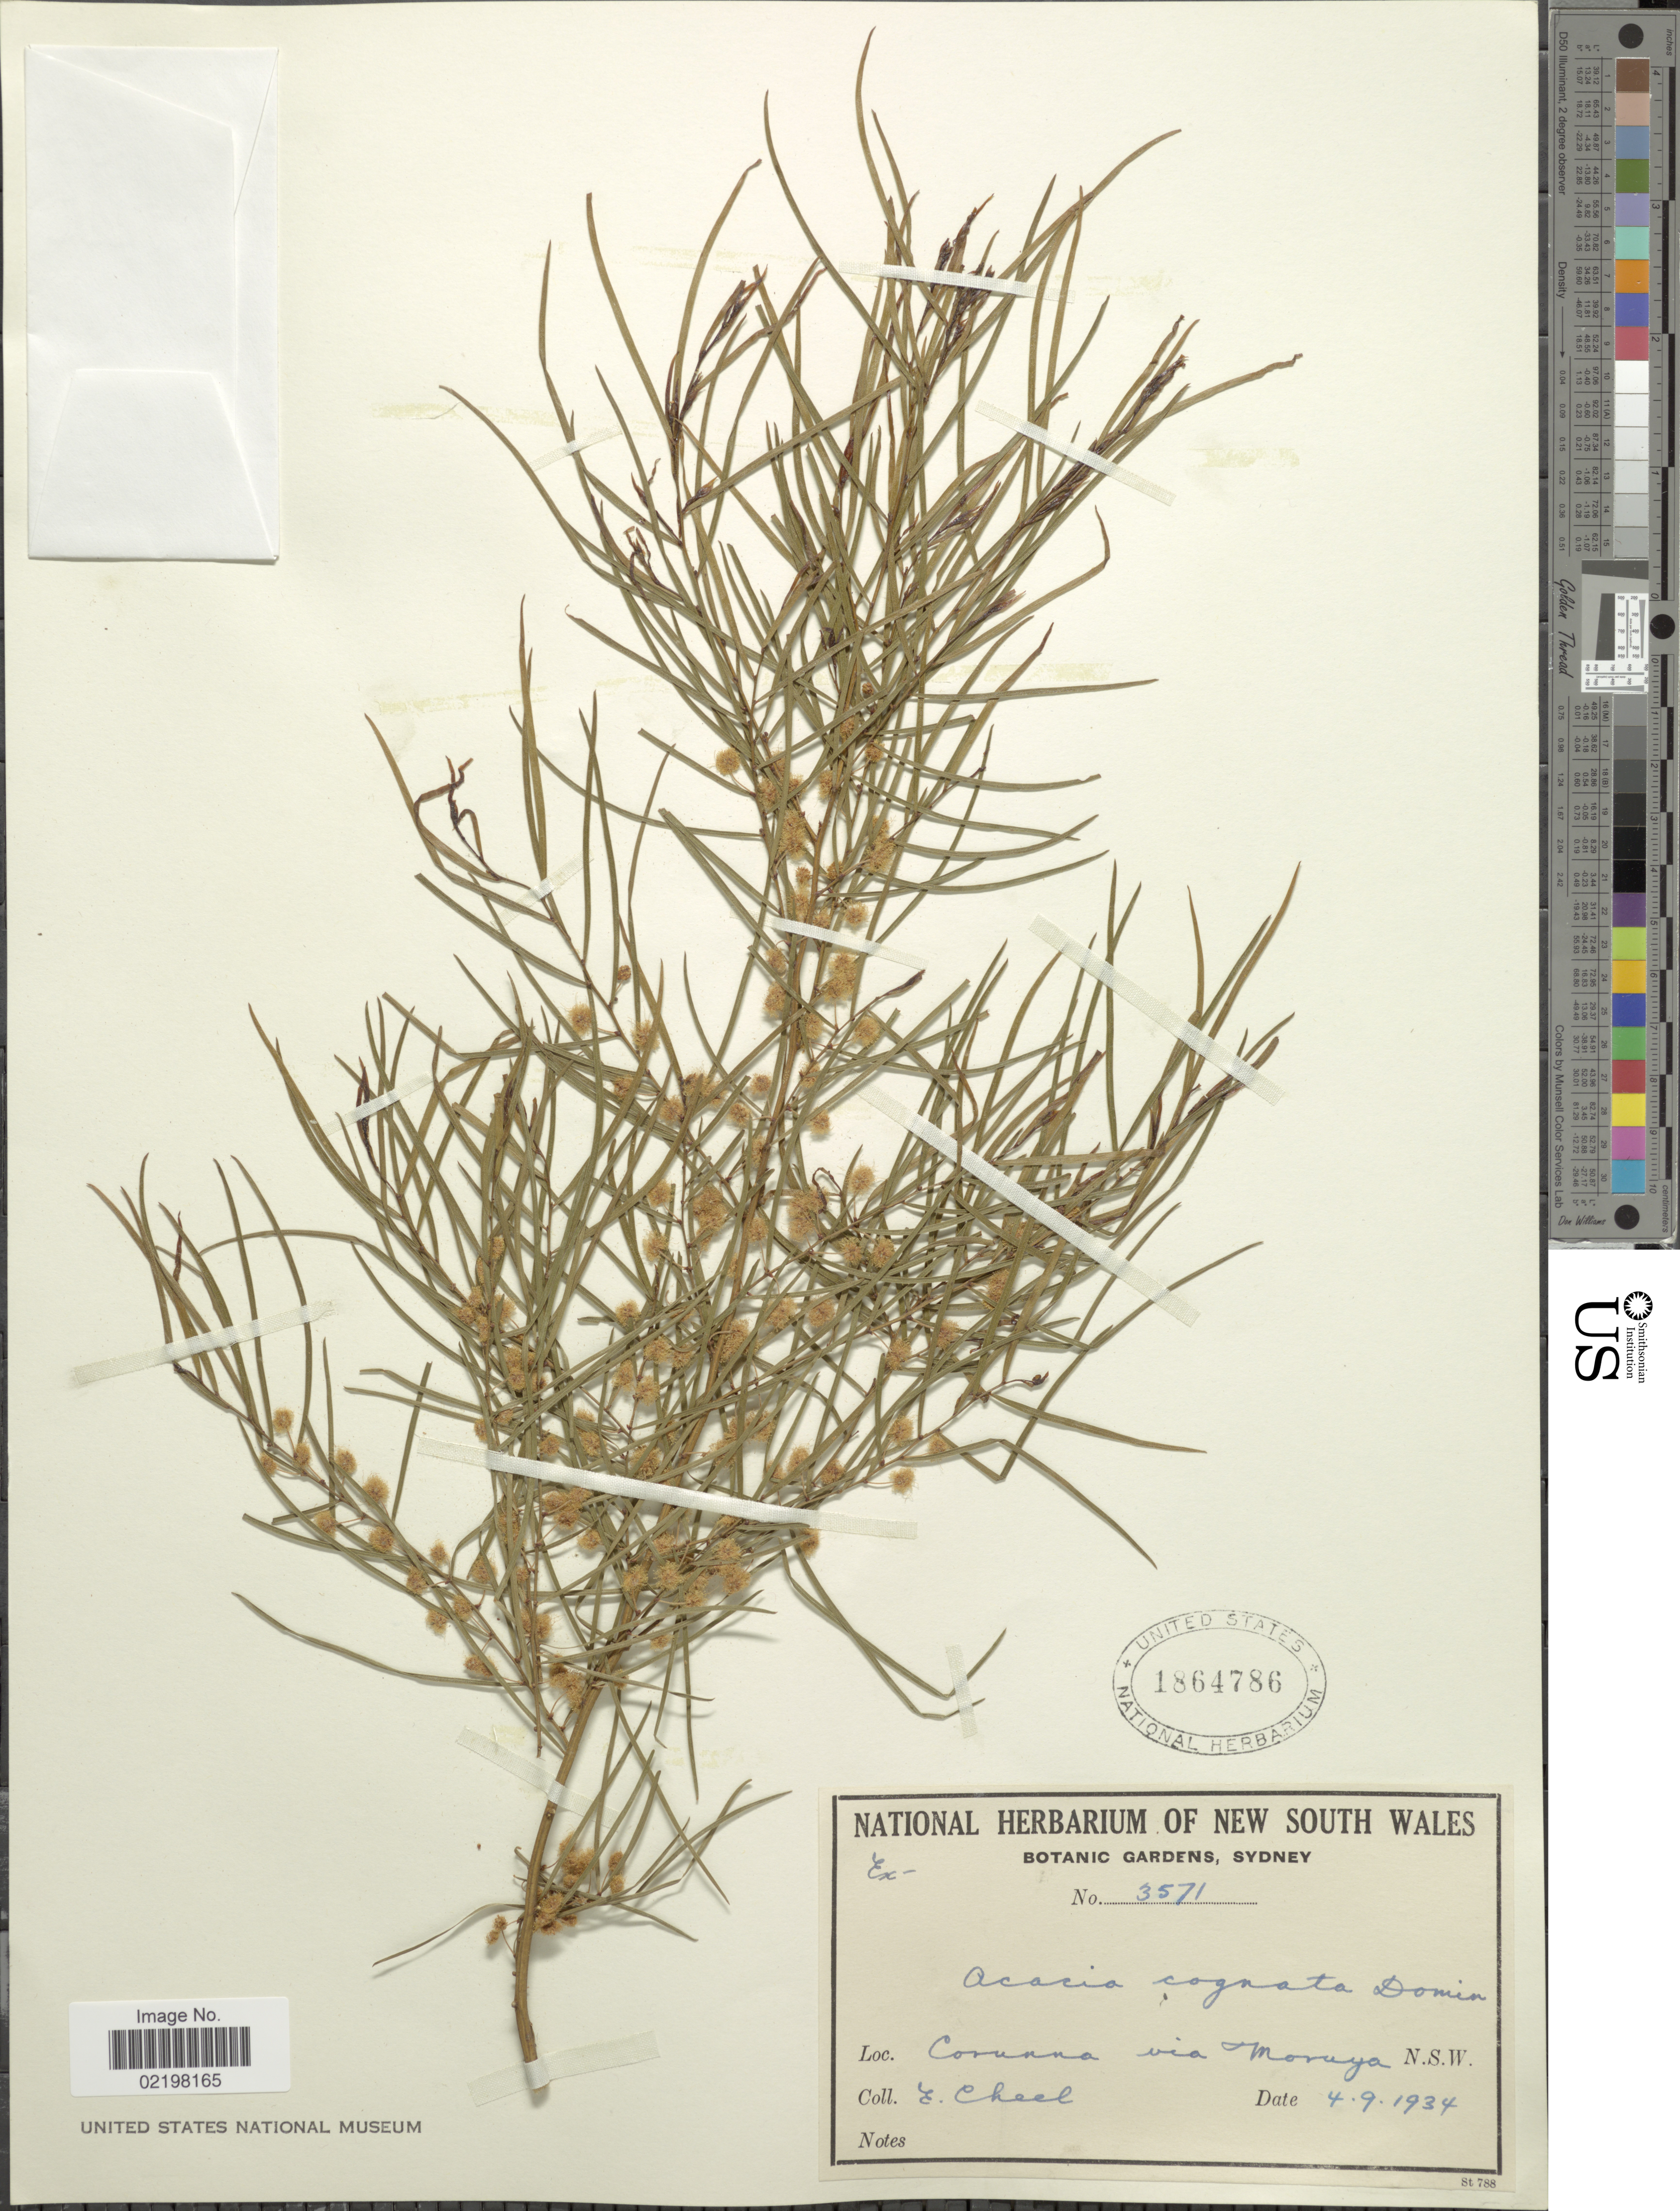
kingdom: Plantae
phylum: Tracheophyta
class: Magnoliopsida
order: Fabales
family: Fabaceae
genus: Acacia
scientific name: Acacia cognata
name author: Domin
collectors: E. Cheel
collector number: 3571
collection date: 1934-09-04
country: Australia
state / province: New South Wales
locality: Corunna via Moruya, N.S.W.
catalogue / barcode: US 1864786